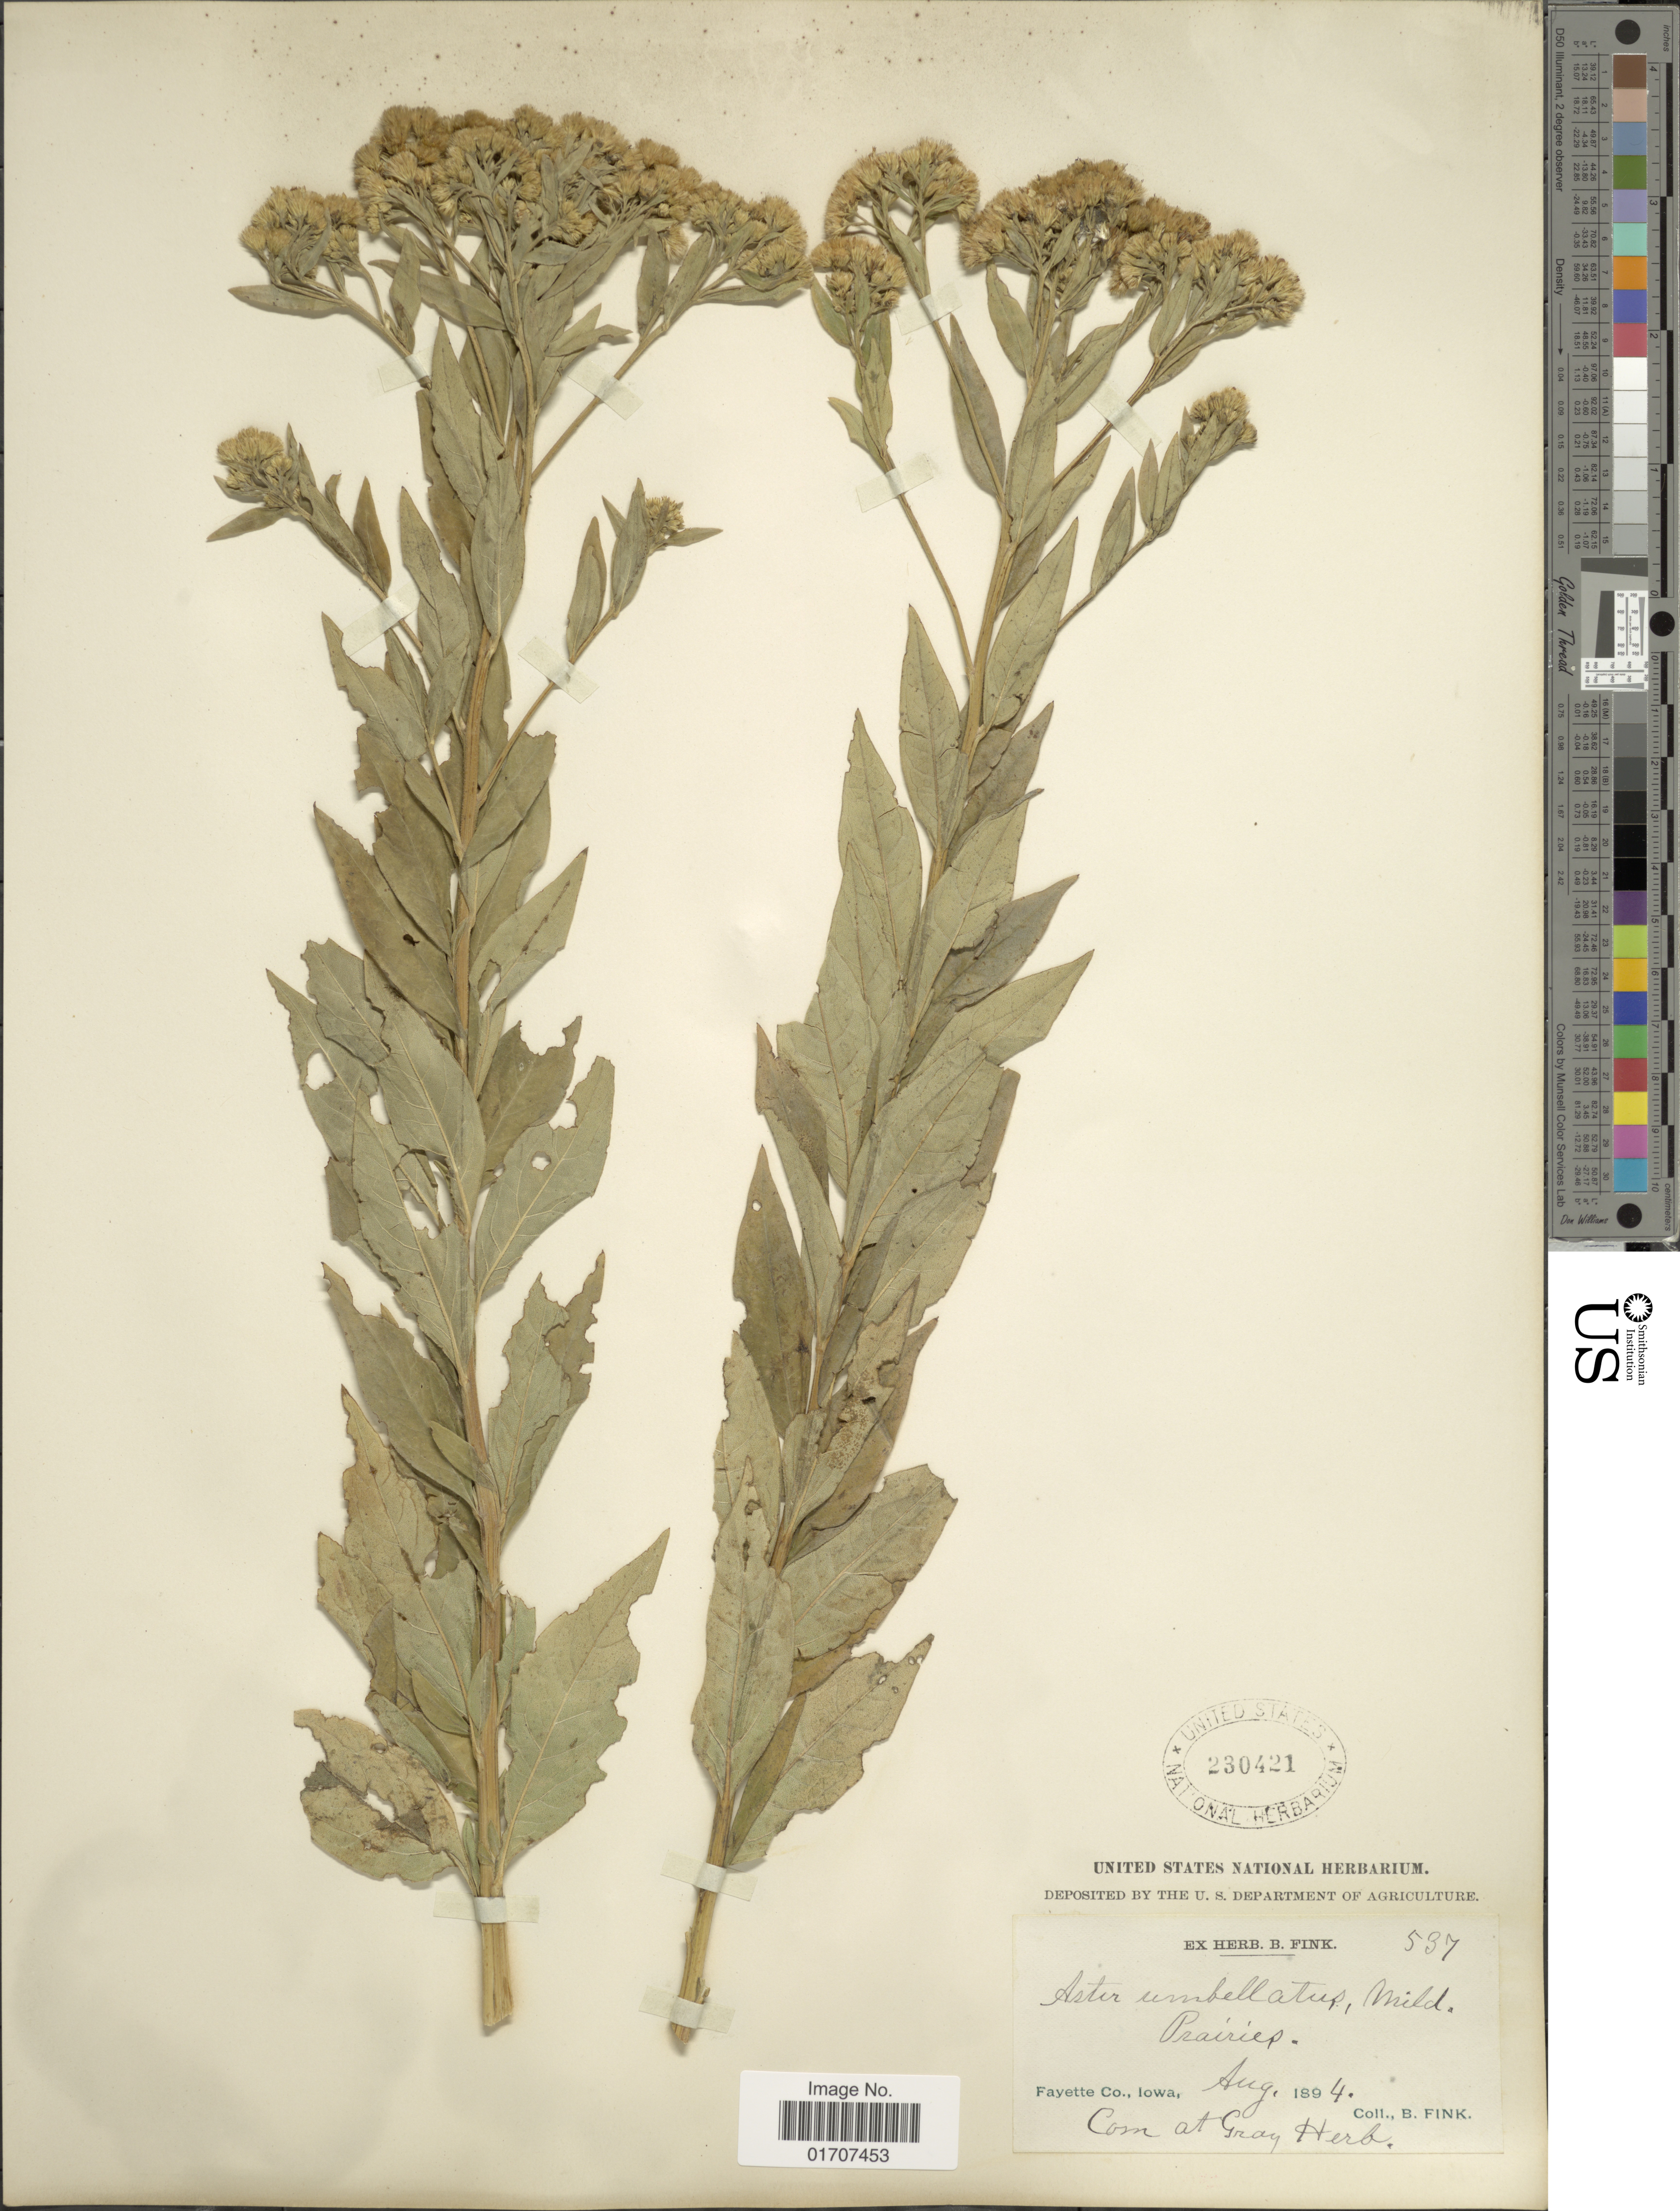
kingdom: Plantae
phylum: Tracheophyta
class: Magnoliopsida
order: Asterales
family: Asteraceae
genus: Doellingeria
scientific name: Doellingeria umbellata var. umbellata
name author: Nees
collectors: B. Fink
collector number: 537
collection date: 1894-08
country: United States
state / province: Iowa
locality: Fayette Co.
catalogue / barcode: US 230421